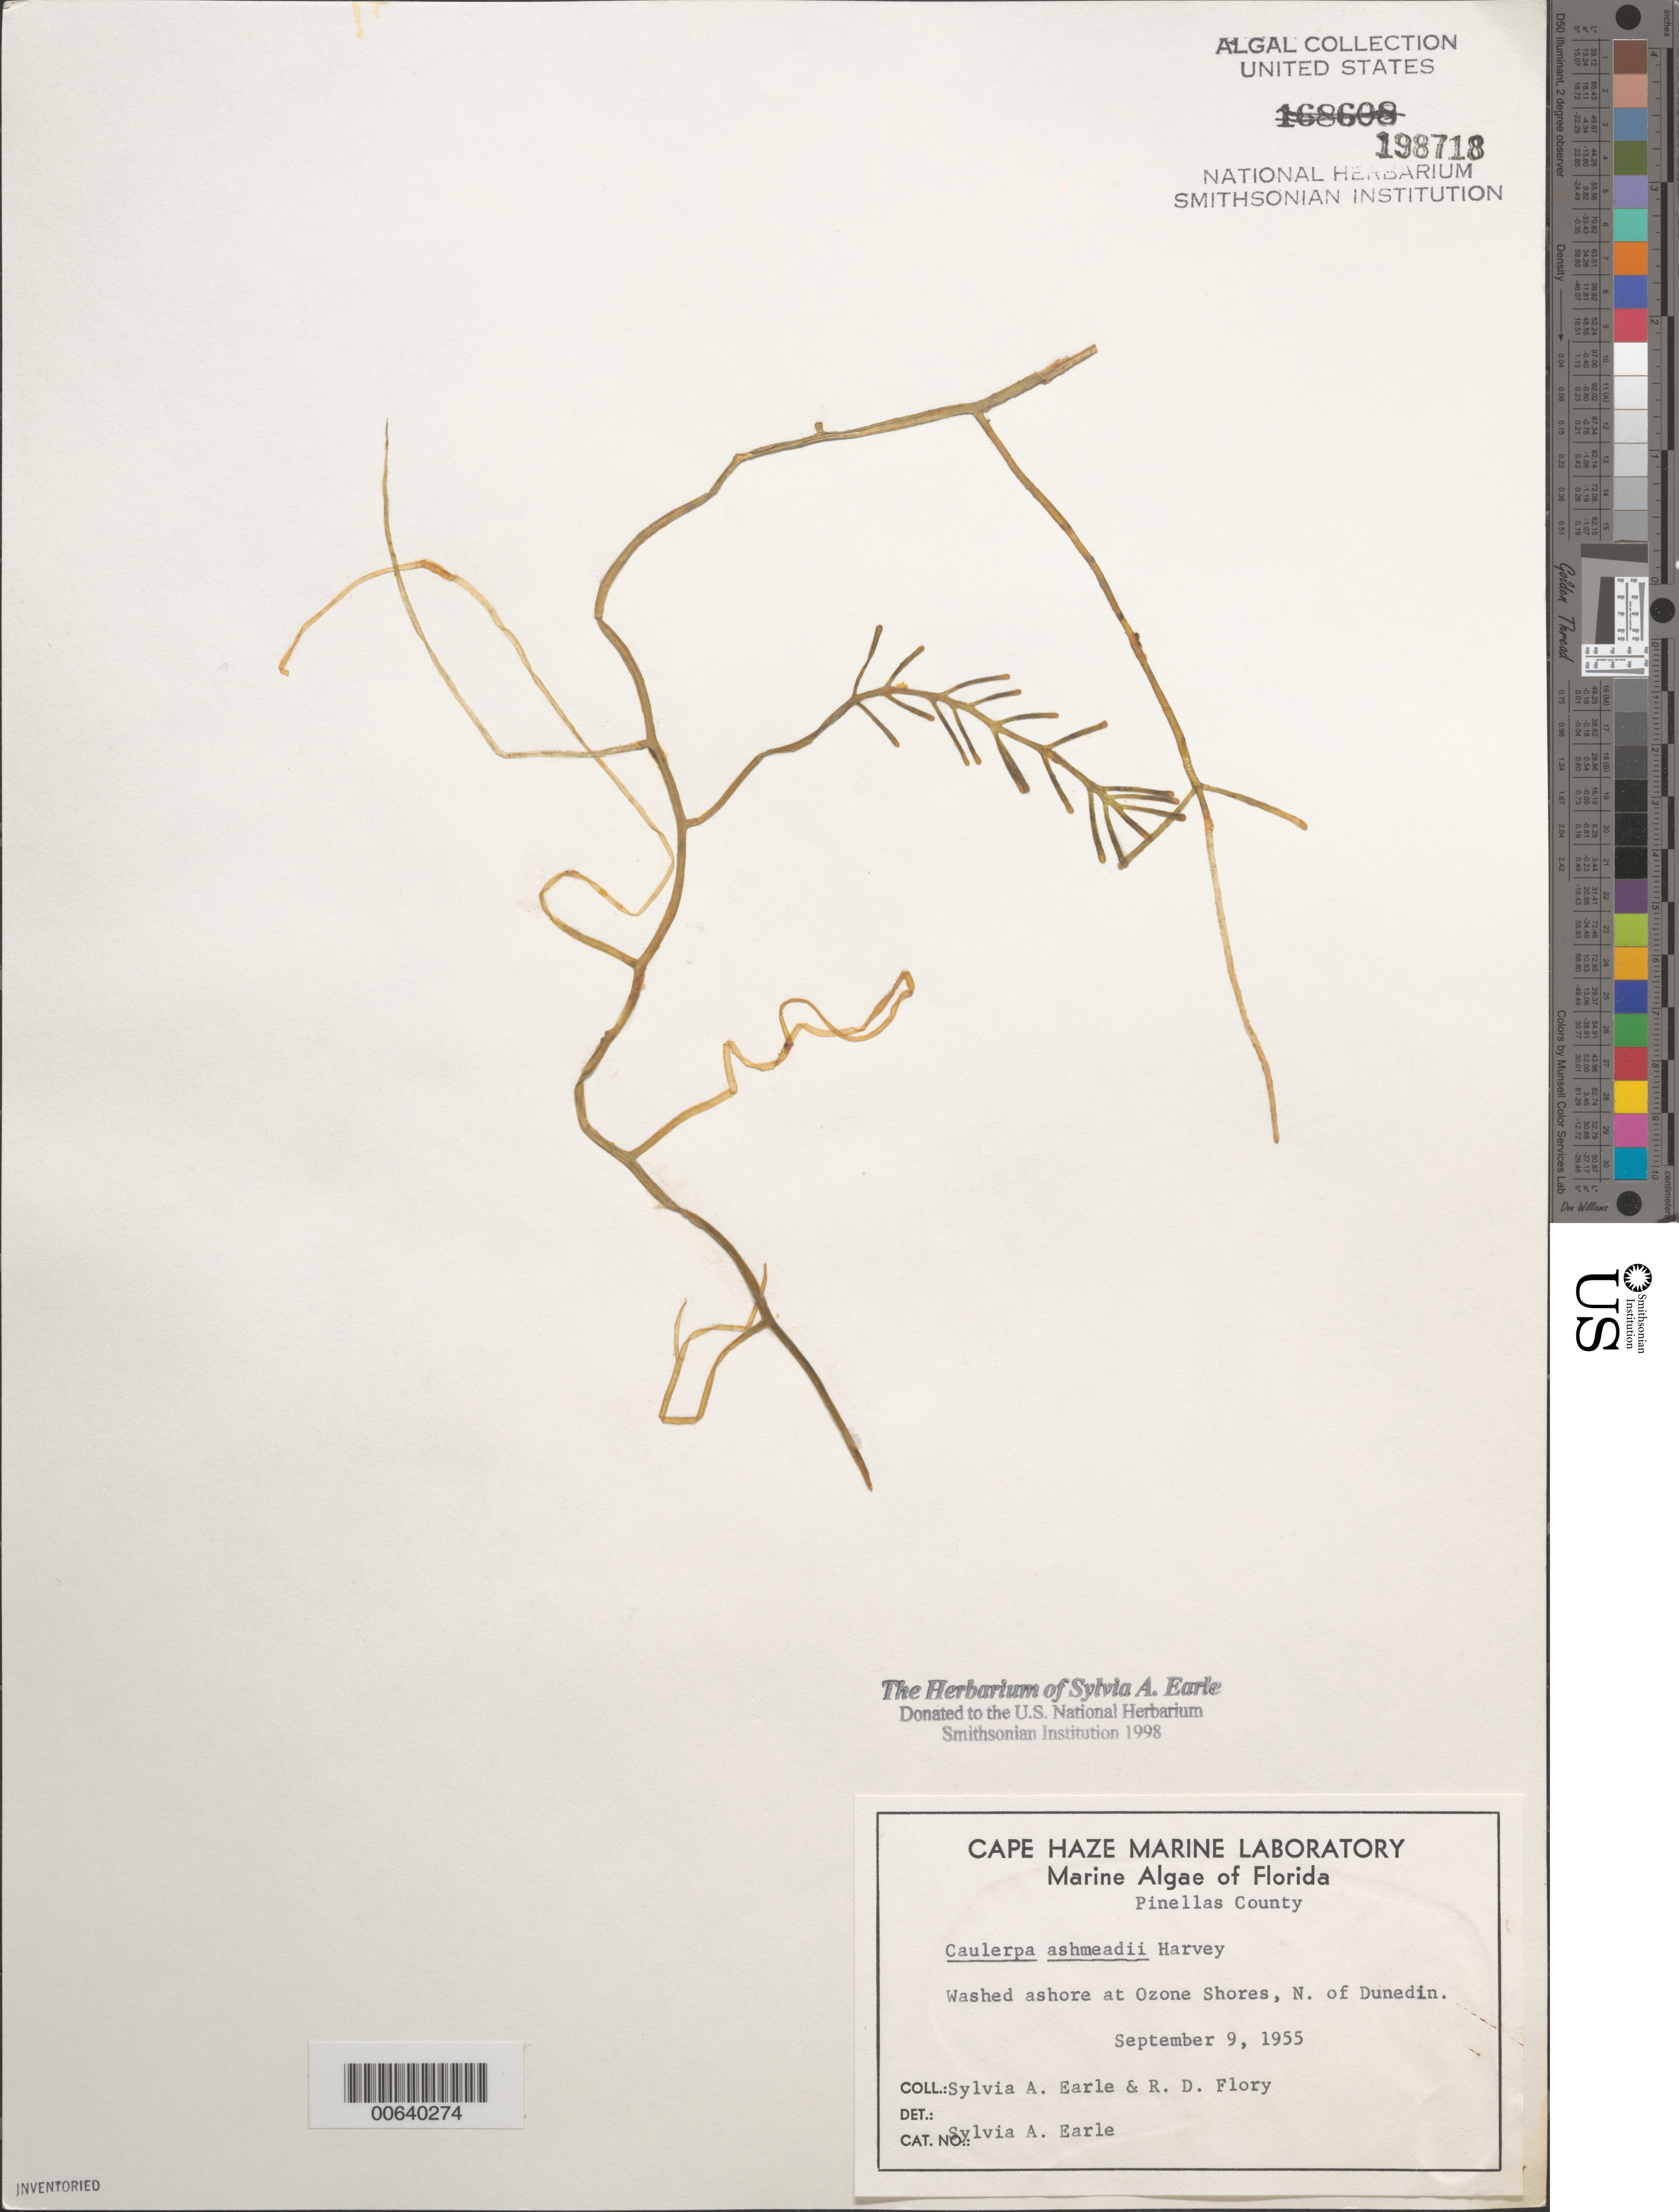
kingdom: Plantae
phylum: Chlorophyta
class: Ulvophyceae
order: Bryopsidales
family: Caulerpaceae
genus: Caulerpa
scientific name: Caulerpa ashmeadii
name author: Harv.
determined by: Earle, S. A.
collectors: S. A. Earle & R. Flory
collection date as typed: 09 Sep 1955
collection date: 1955-09-09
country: United States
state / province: Florida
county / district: Pinellas County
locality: Ozone Shores, north of Dunedin, Gulf of Mexico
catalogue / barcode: US 198718